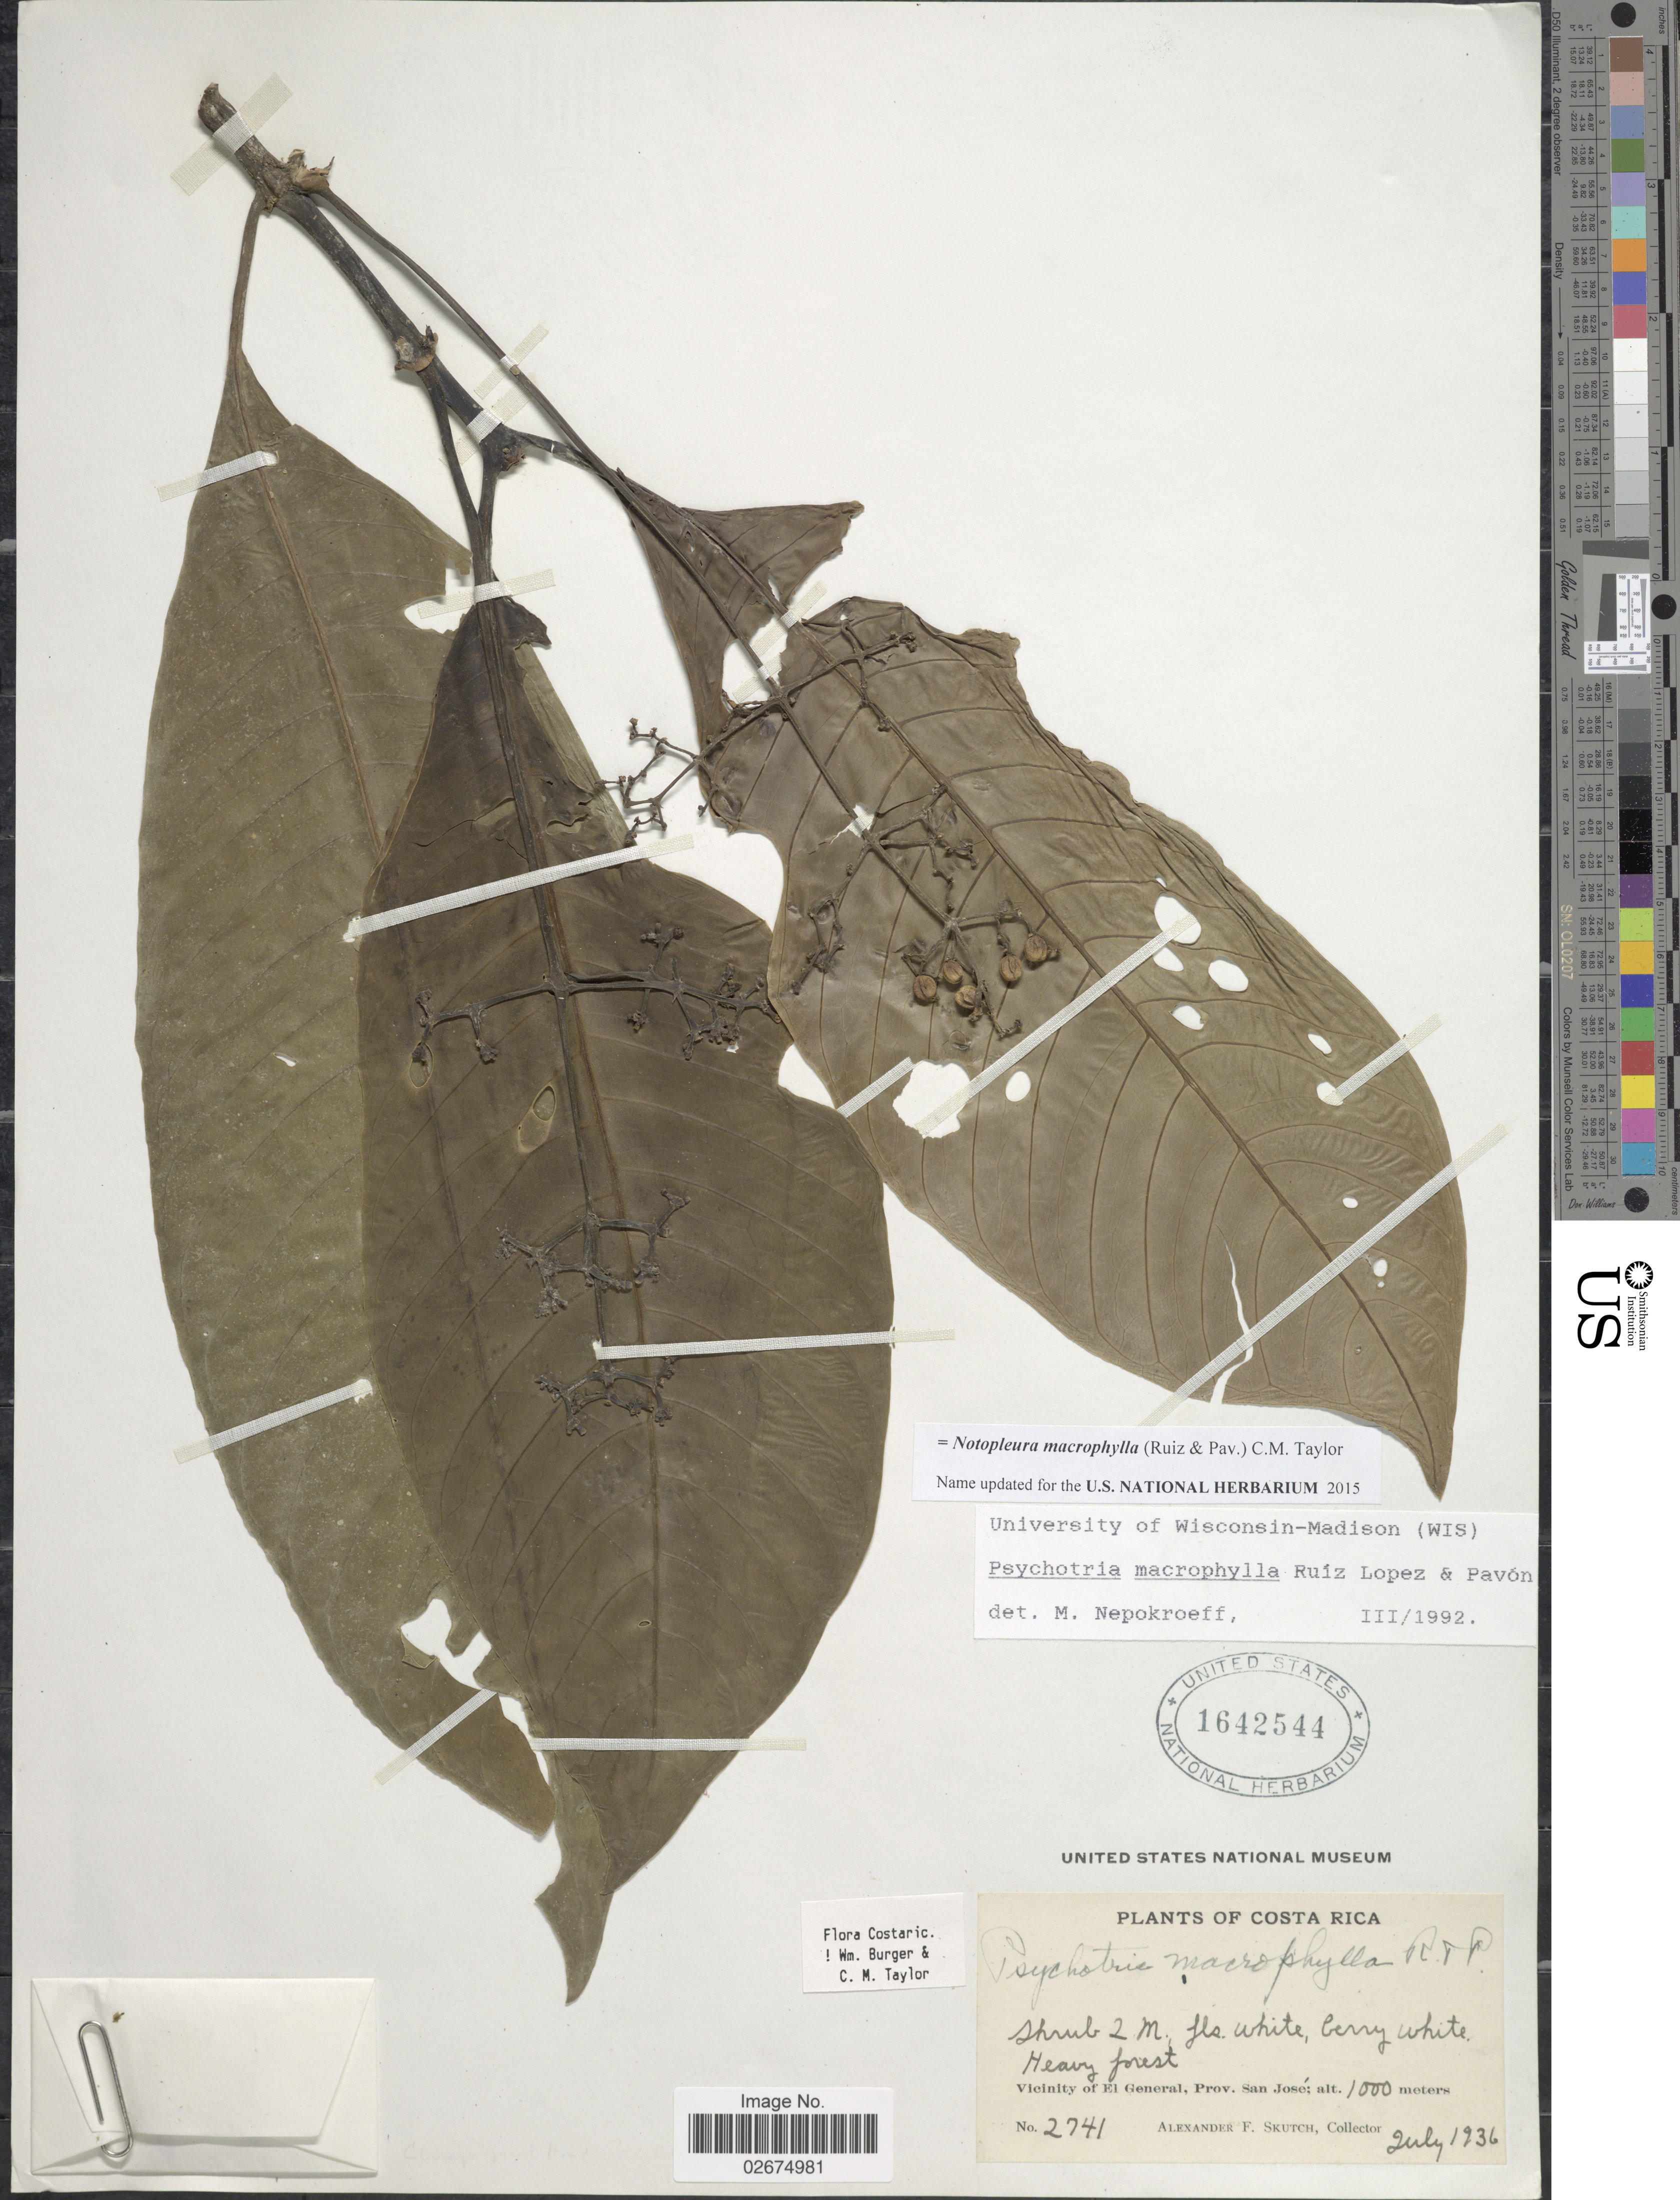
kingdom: Plantae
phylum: Tracheophyta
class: Magnoliopsida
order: Gentianales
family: Rubiaceae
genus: Notopleura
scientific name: Notopleura macrophylla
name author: (Ruiz & Pav.) C.M. Taylor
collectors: A. F. Skutch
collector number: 2741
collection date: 1936-07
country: Costa Rica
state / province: San José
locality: Vicinity of El General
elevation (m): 1000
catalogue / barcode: US 1642544